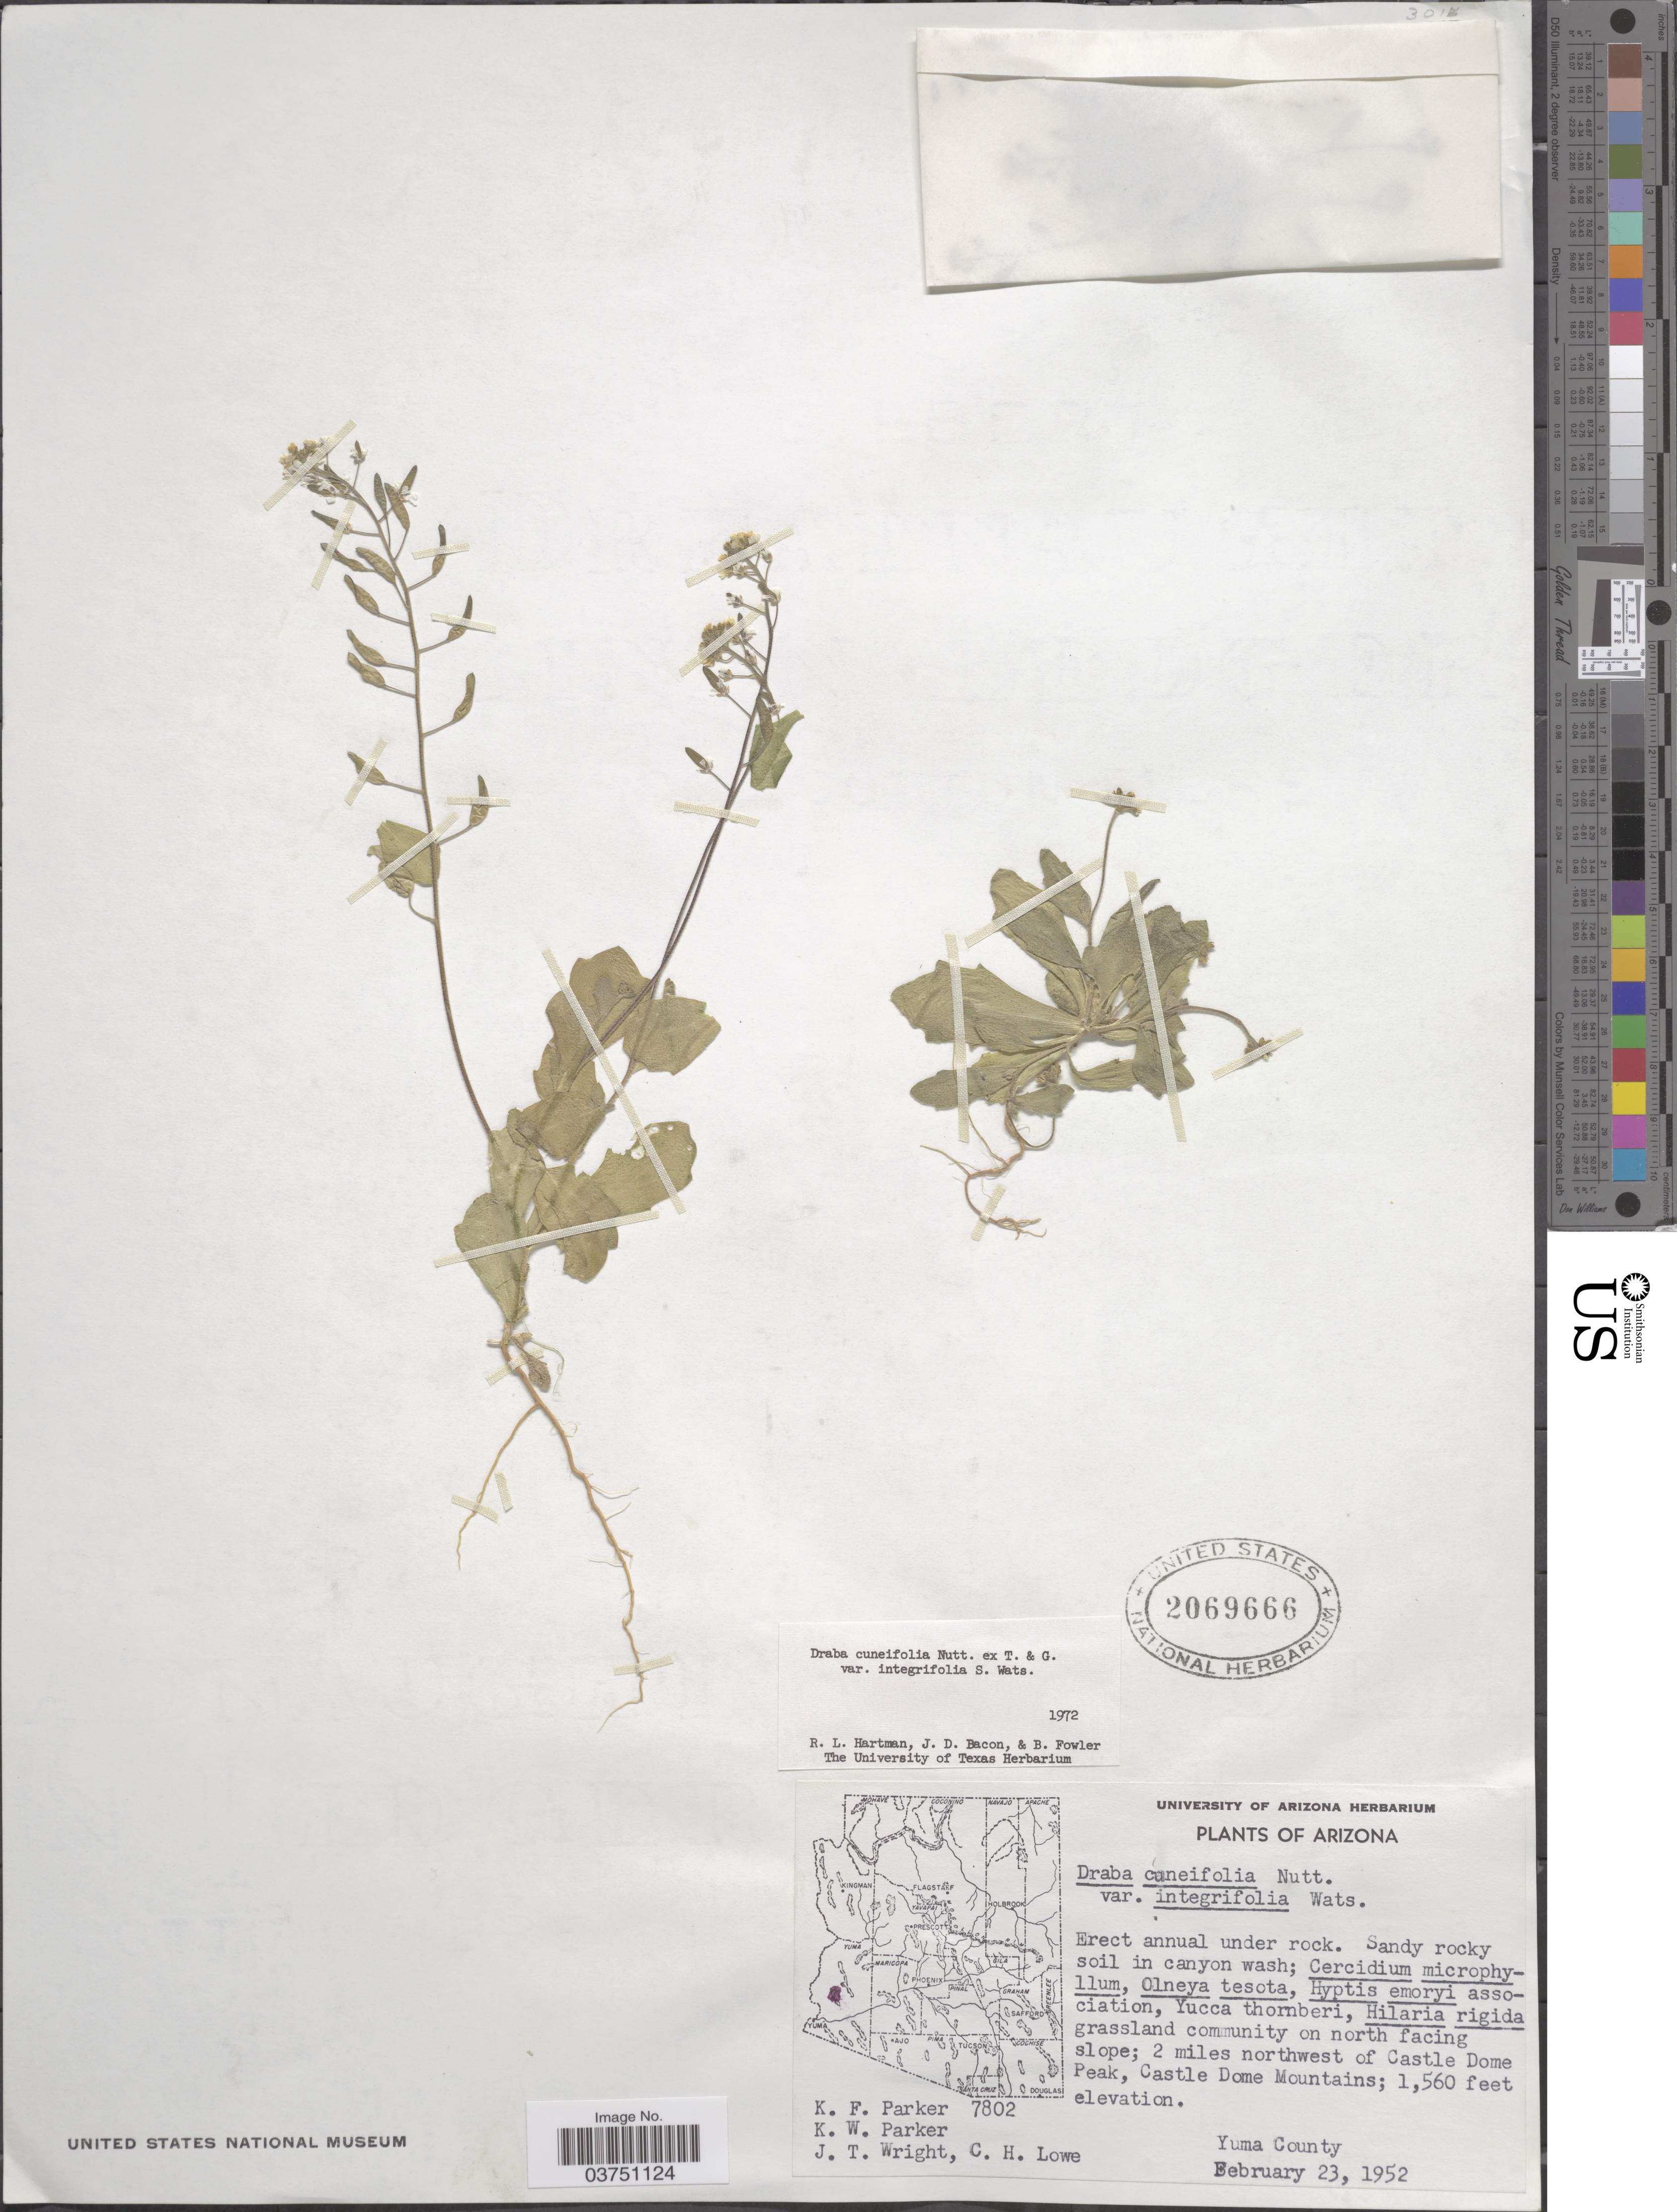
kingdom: Plantae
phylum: Tracheophyta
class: Magnoliopsida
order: Brassicales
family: Brassicaceae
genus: Draba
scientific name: Draba cuneifolia var. integrifolia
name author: S. Watson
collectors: K. F. Parker, K. Parker, J. T. Wright & C. Lowe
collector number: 7802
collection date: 1952-02-23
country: United States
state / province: Arizona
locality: North facing slope; 2 miles northwest of Castle Dome Peak, Castle Dome Mountains. Yuma County.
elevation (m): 475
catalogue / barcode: US 2069666